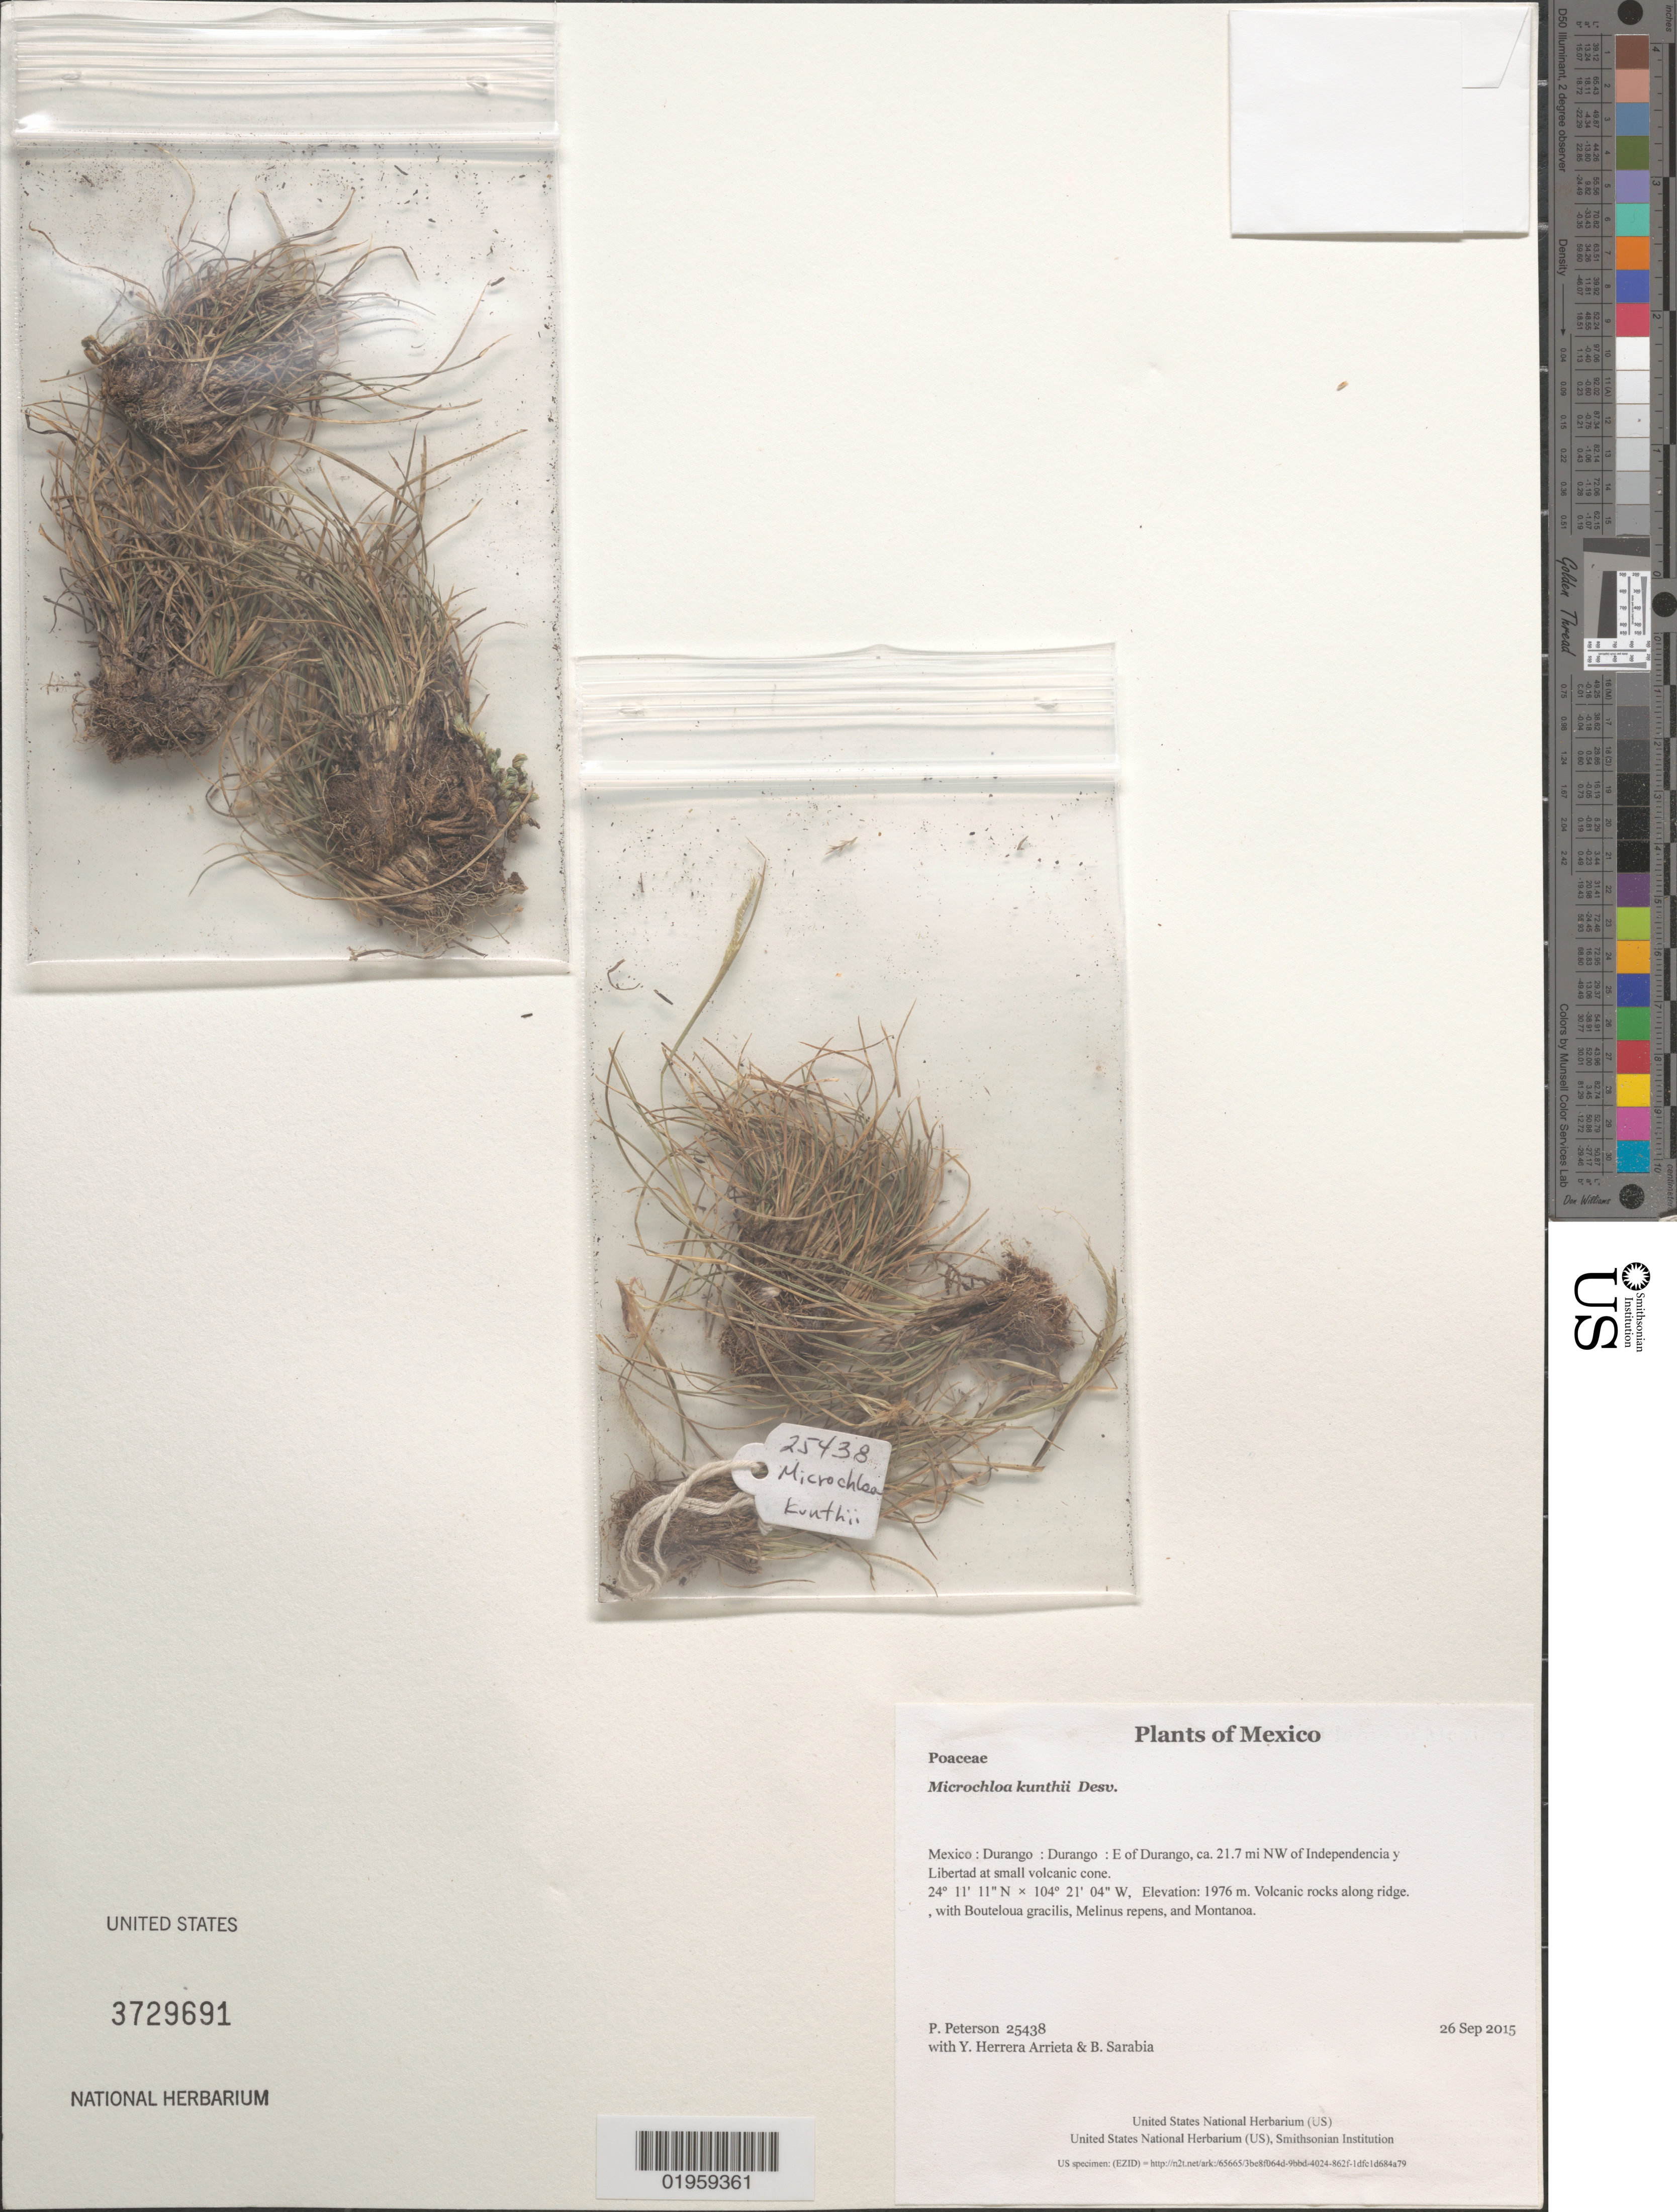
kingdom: Plantae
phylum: Tracheophyta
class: Liliopsida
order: Poales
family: Poaceae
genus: Microchloa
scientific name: Microchloa kunthii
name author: Desv.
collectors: P. M. Peterson, Y. Herrera Arrieta & B. Sarabia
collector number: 25438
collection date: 2015-09-26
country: Mexico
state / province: Durango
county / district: Durango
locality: E of Durango, ca. 21.7 mi NW of Independencia y Libertad at small volcanic cone.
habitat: Volcanic rocks along ridge.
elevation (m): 1976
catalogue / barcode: US 3729691